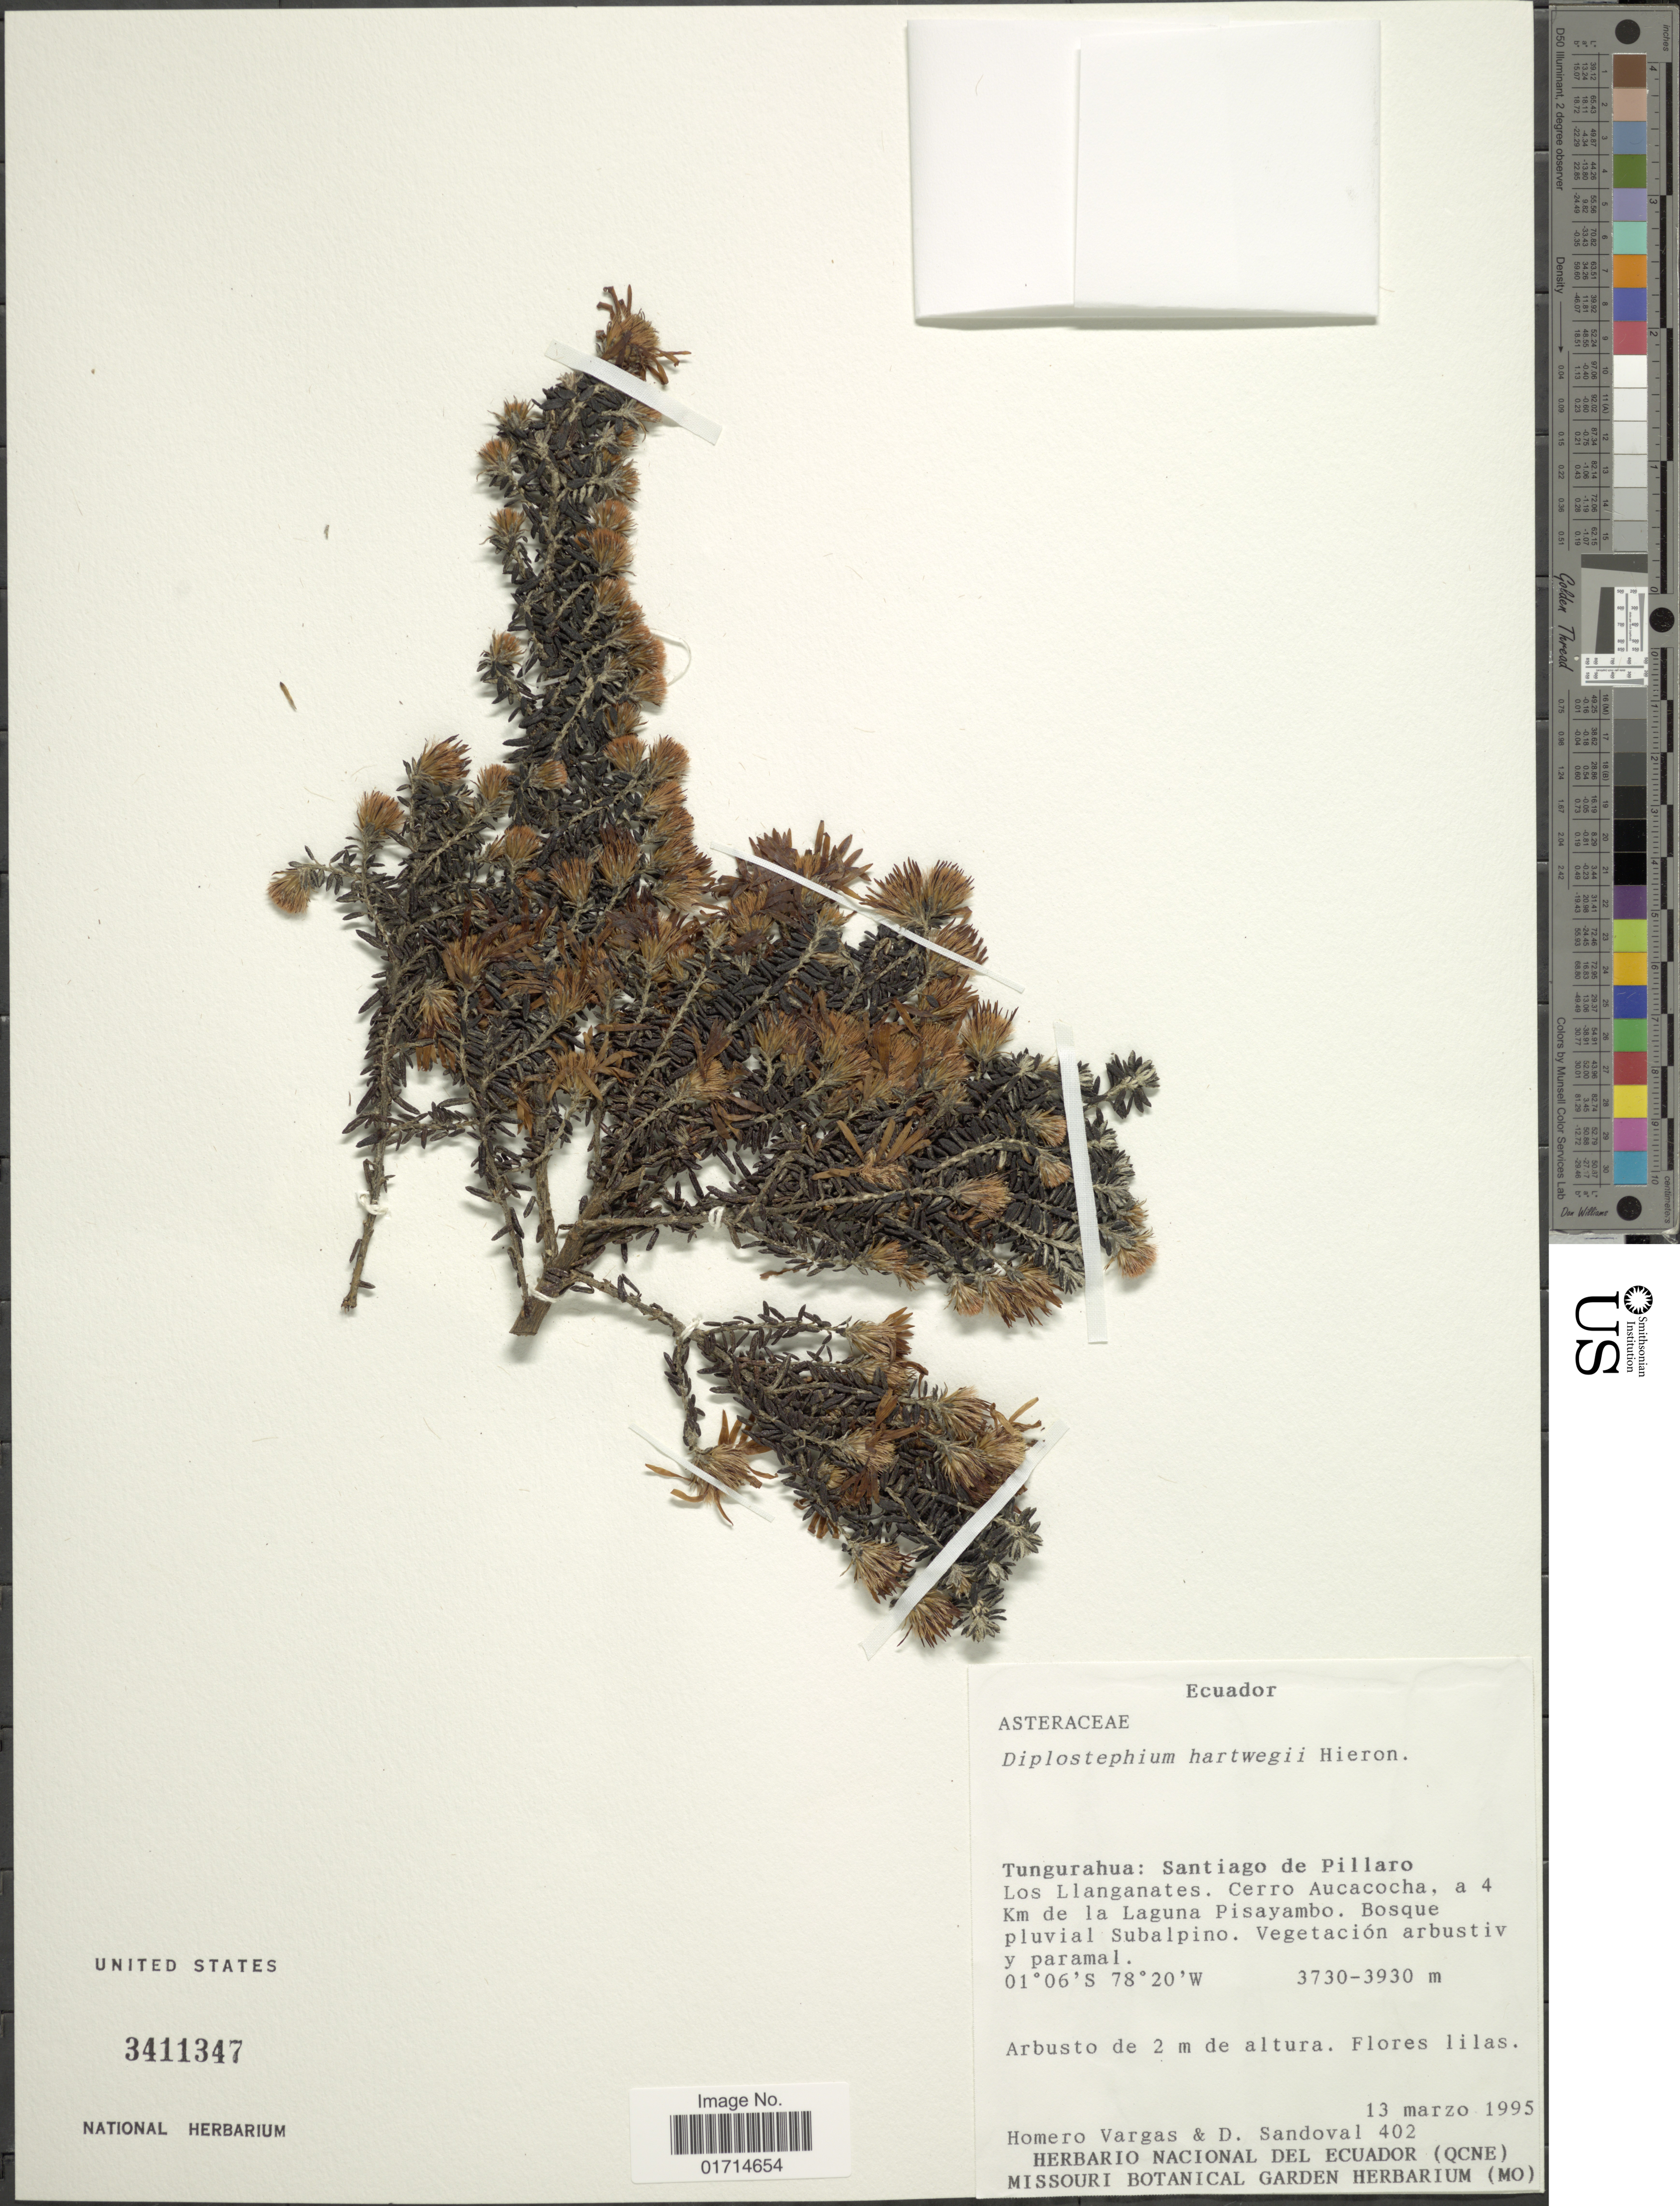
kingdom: Plantae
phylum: Tracheophyta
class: Magnoliopsida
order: Asterales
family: Asteraceae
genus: Diplostephium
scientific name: Diplostephium hartwegii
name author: Hieron.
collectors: H. Vargas & D. Sandoval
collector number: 402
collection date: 1995-03-13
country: Ecuador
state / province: Tungurahua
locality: Santiago de Pillaro, Los Llanganates, Cerro Aucacocha, a 4 Km de la Laguna Pisayambo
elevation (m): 3730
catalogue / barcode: US 3411347